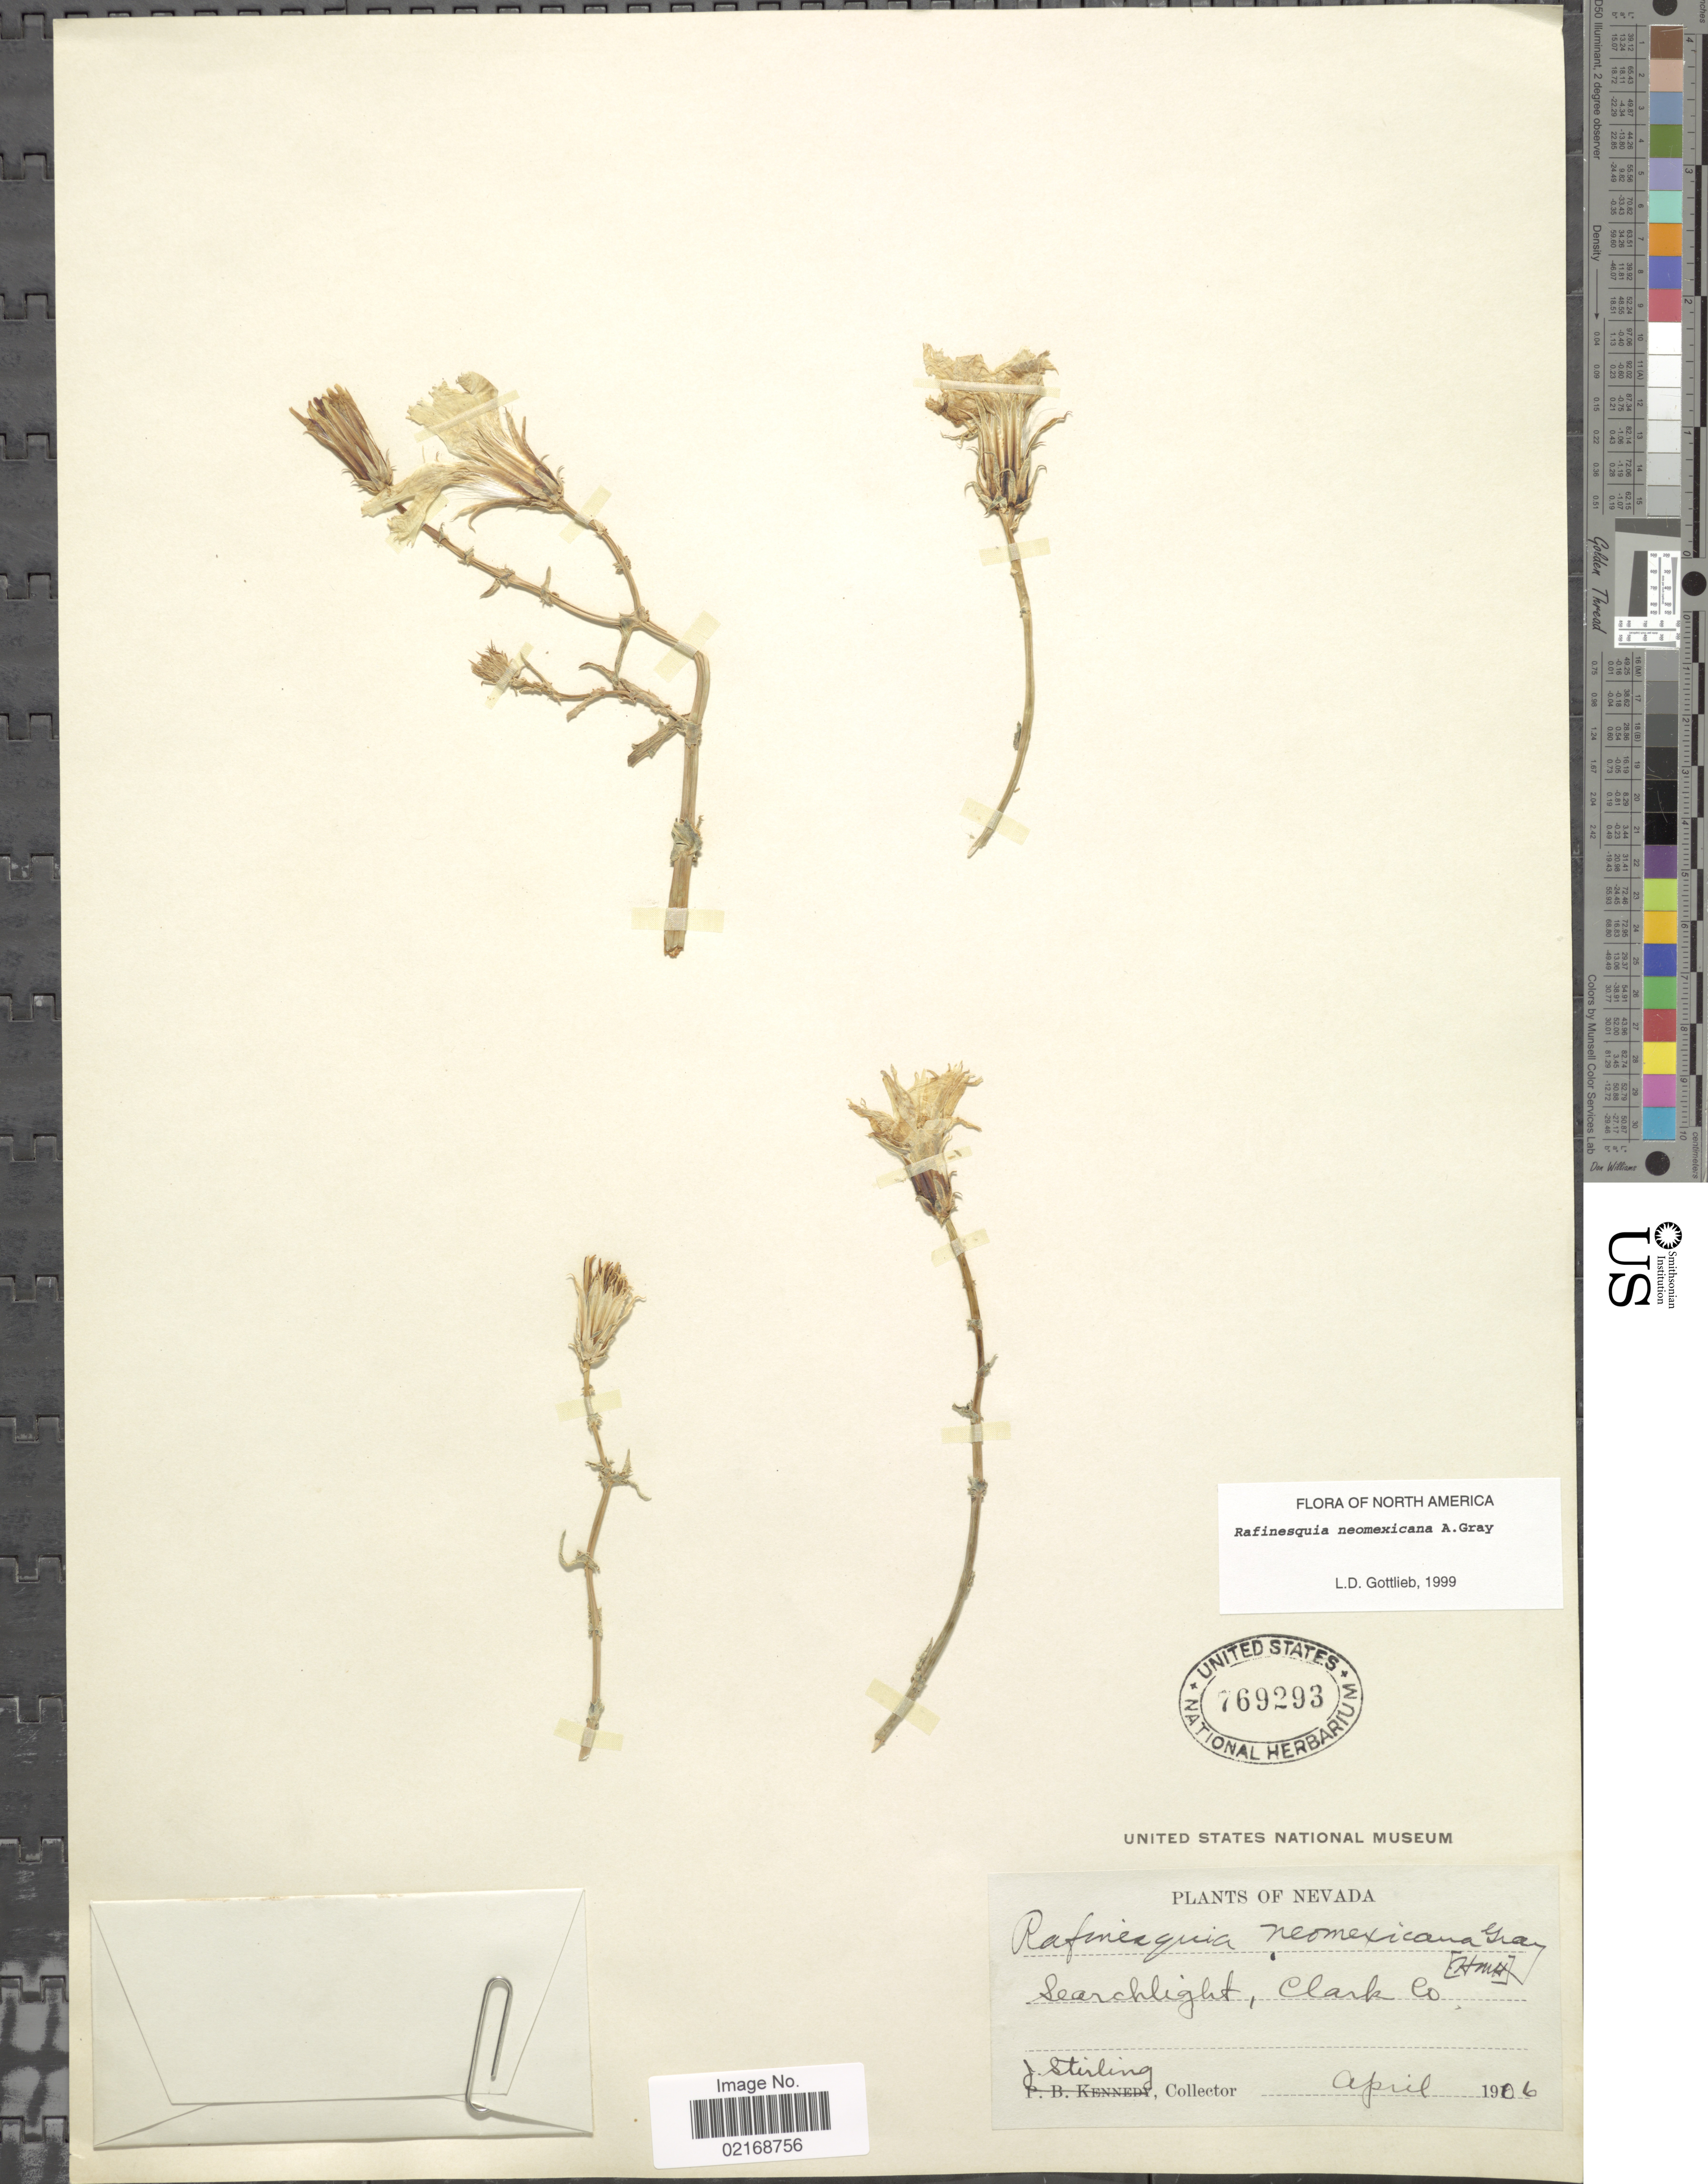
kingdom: Plantae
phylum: Tracheophyta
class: Magnoliopsida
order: Asterales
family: Asteraceae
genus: Rafinesquia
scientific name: Rafinesquia neomexicana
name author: A. Gray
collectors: J. Stirling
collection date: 1906-04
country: United States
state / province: Nevada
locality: Searchlight, Clark Co.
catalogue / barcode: US 769293